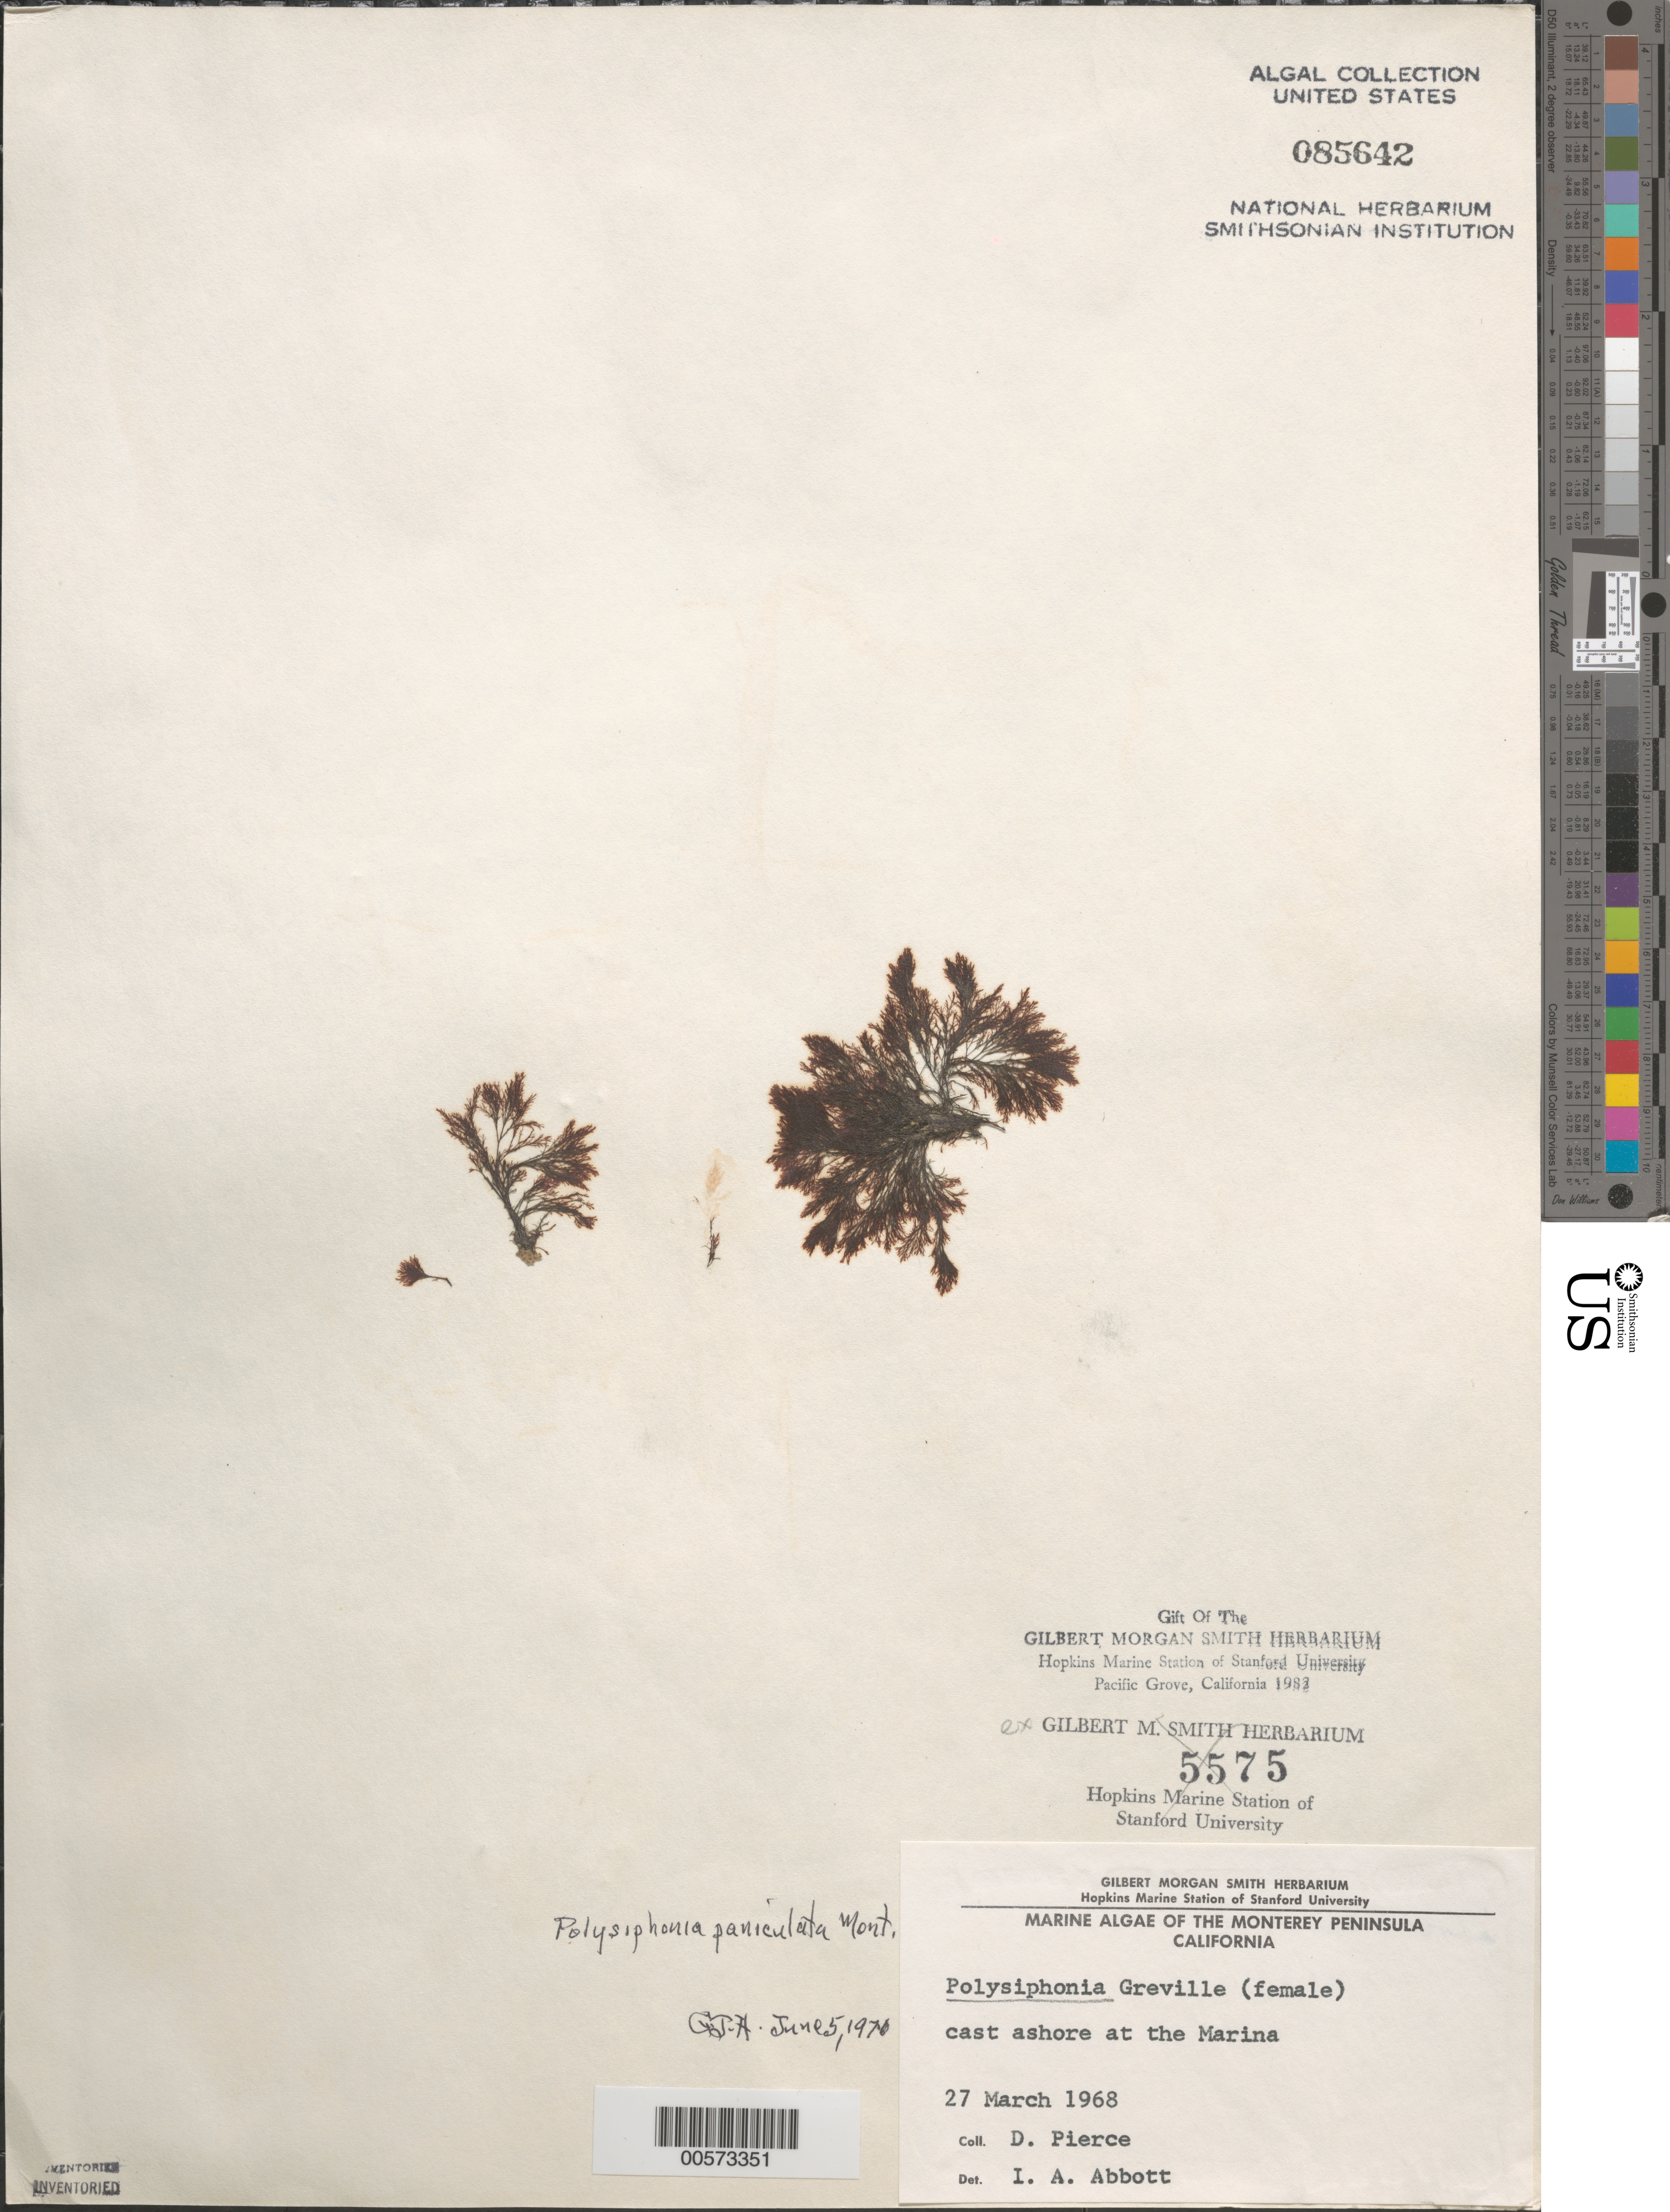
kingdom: Plantae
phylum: Rhodophyta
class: Florideophyceae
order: Ceramiales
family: Rhodomelaceae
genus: Eutrichosiphonia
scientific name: Eutrichosiphonia paniculata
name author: (Mont.) D.E.Bustamante & T.O. Cho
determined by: Algae name updating Project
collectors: D. Pierce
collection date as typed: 27 Mar 1968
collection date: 1968-03-27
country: United States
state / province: California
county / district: Monterey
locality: Monterey Marina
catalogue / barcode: US 85642